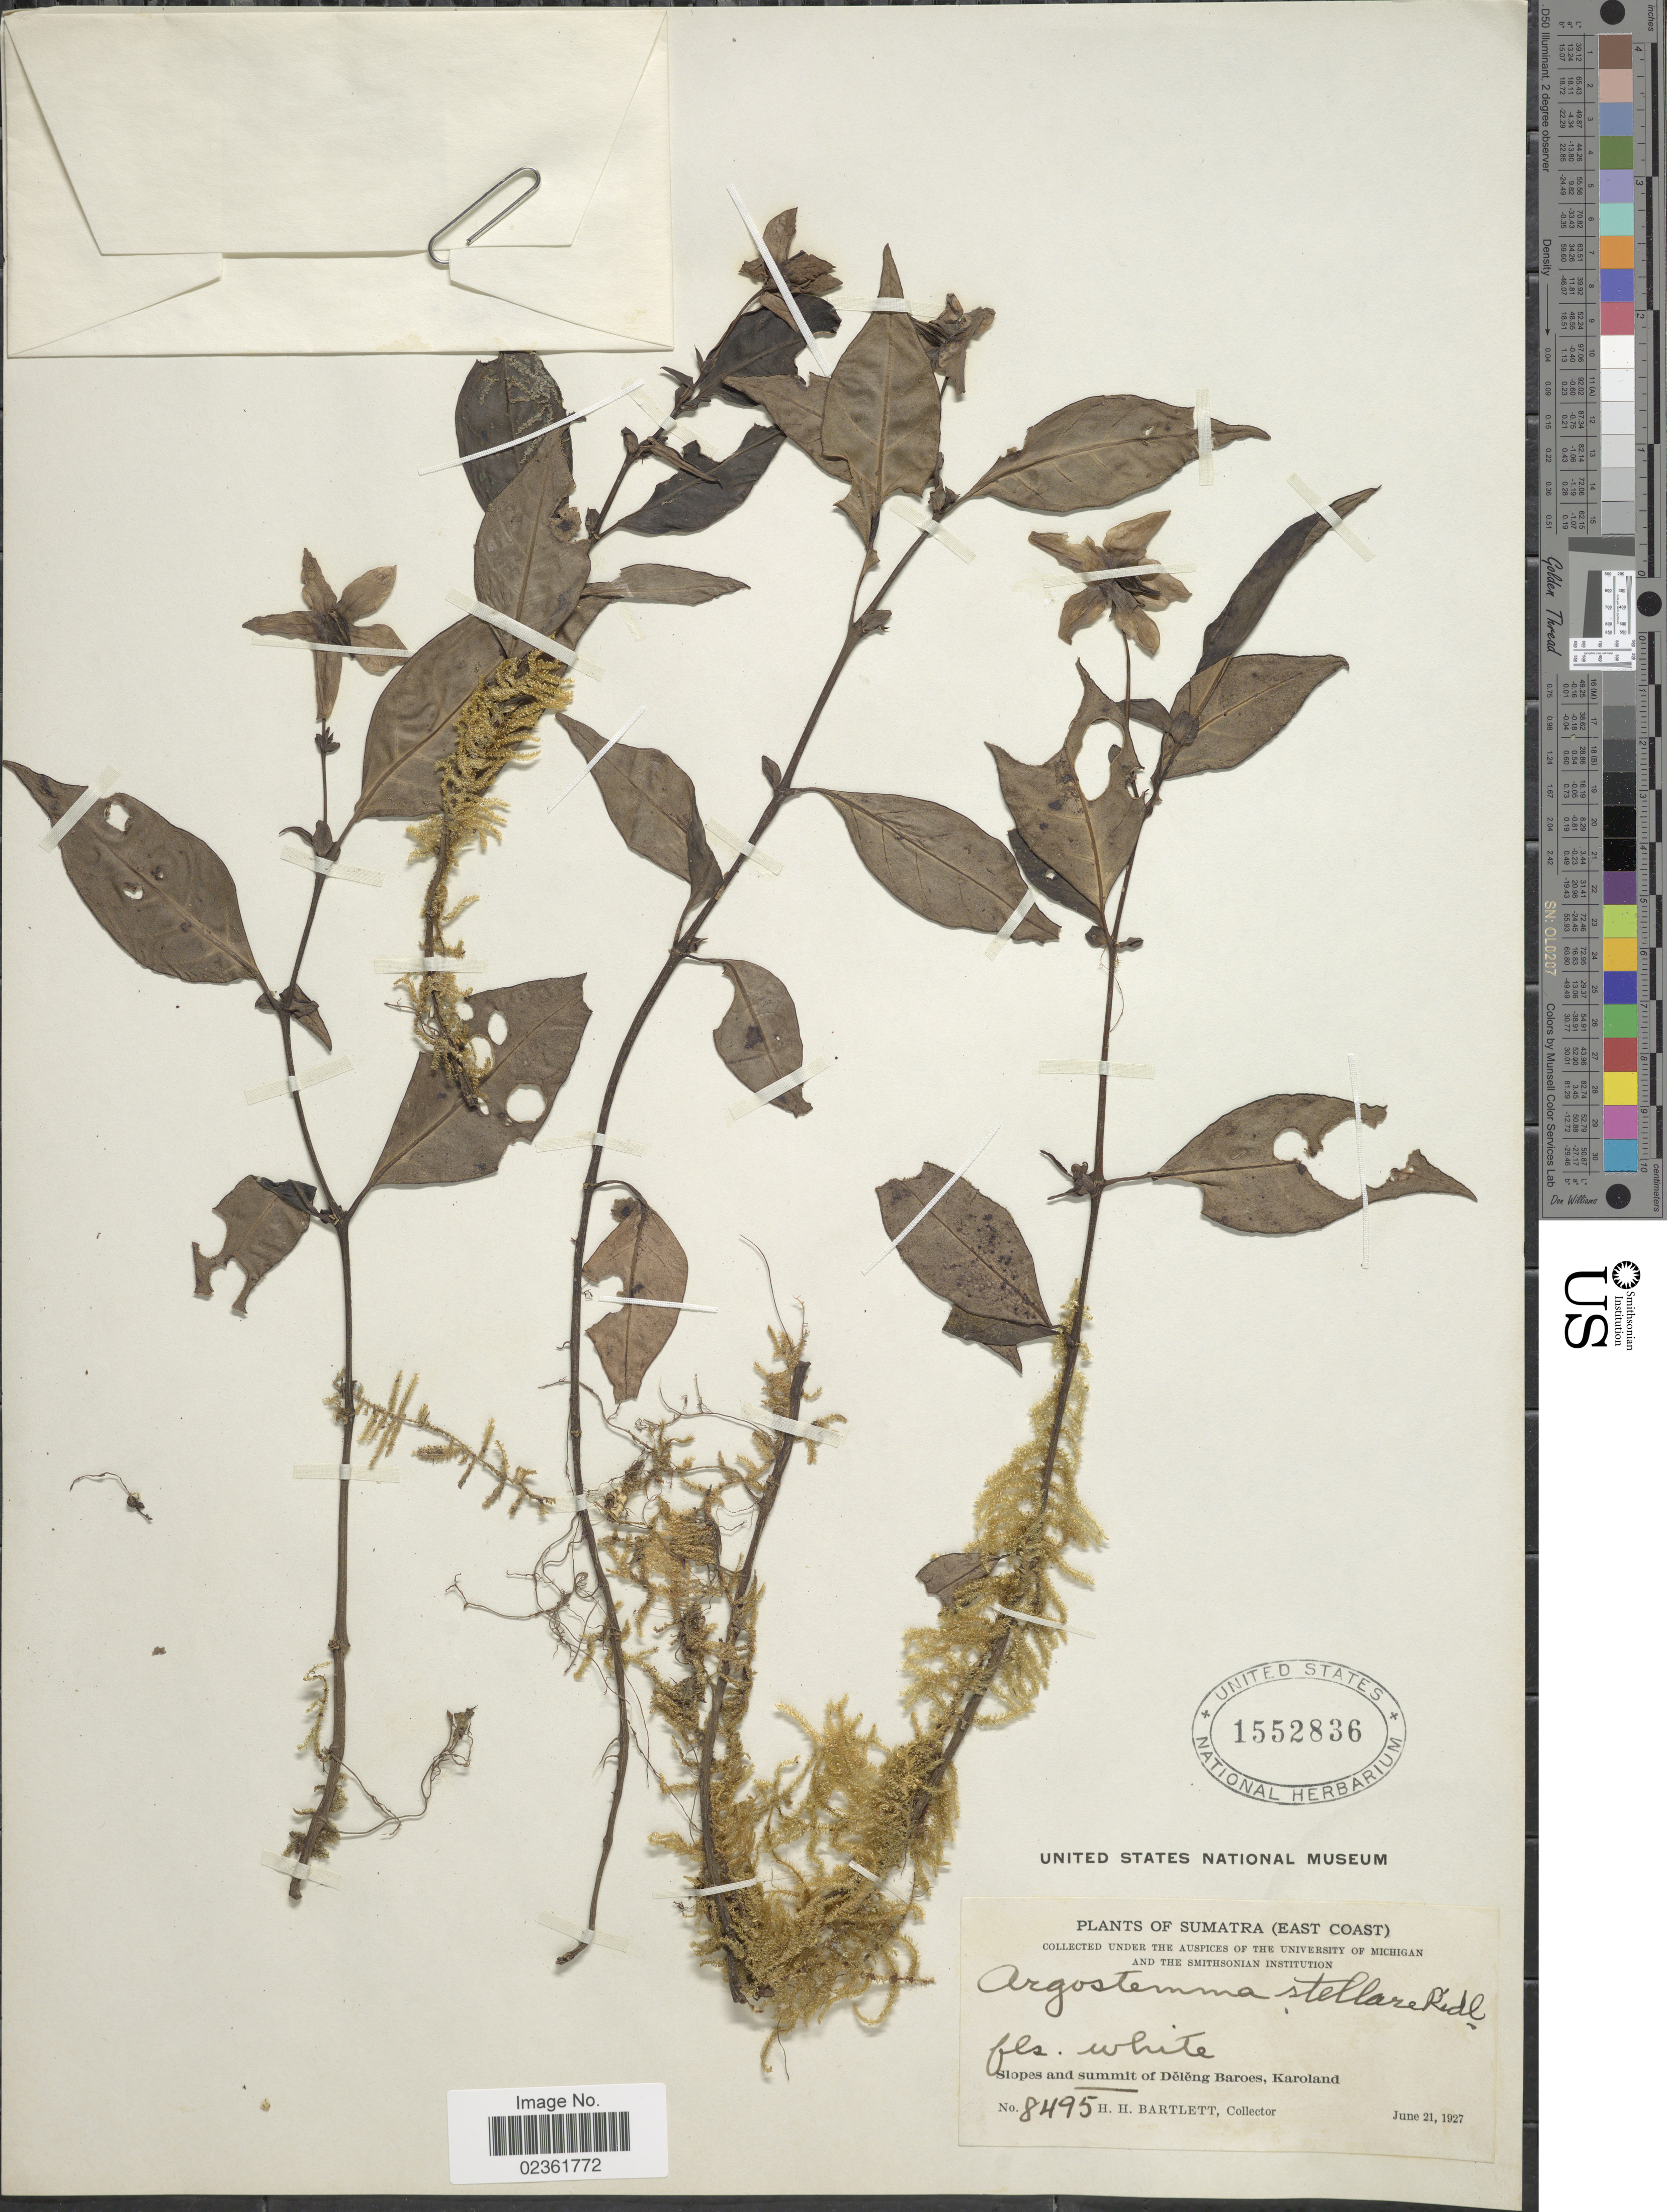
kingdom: Plantae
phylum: Tracheophyta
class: Magnoliopsida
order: Gentianales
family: Rubiaceae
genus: Argostemma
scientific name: Argostemma stellare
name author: Ridl.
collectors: H. H. Bartlett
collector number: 8495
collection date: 1927-06-21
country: Indonesia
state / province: Sumatra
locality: (East Coast), slopes and summit of Deleng Baroes, Karoland.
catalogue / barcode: US 1552836